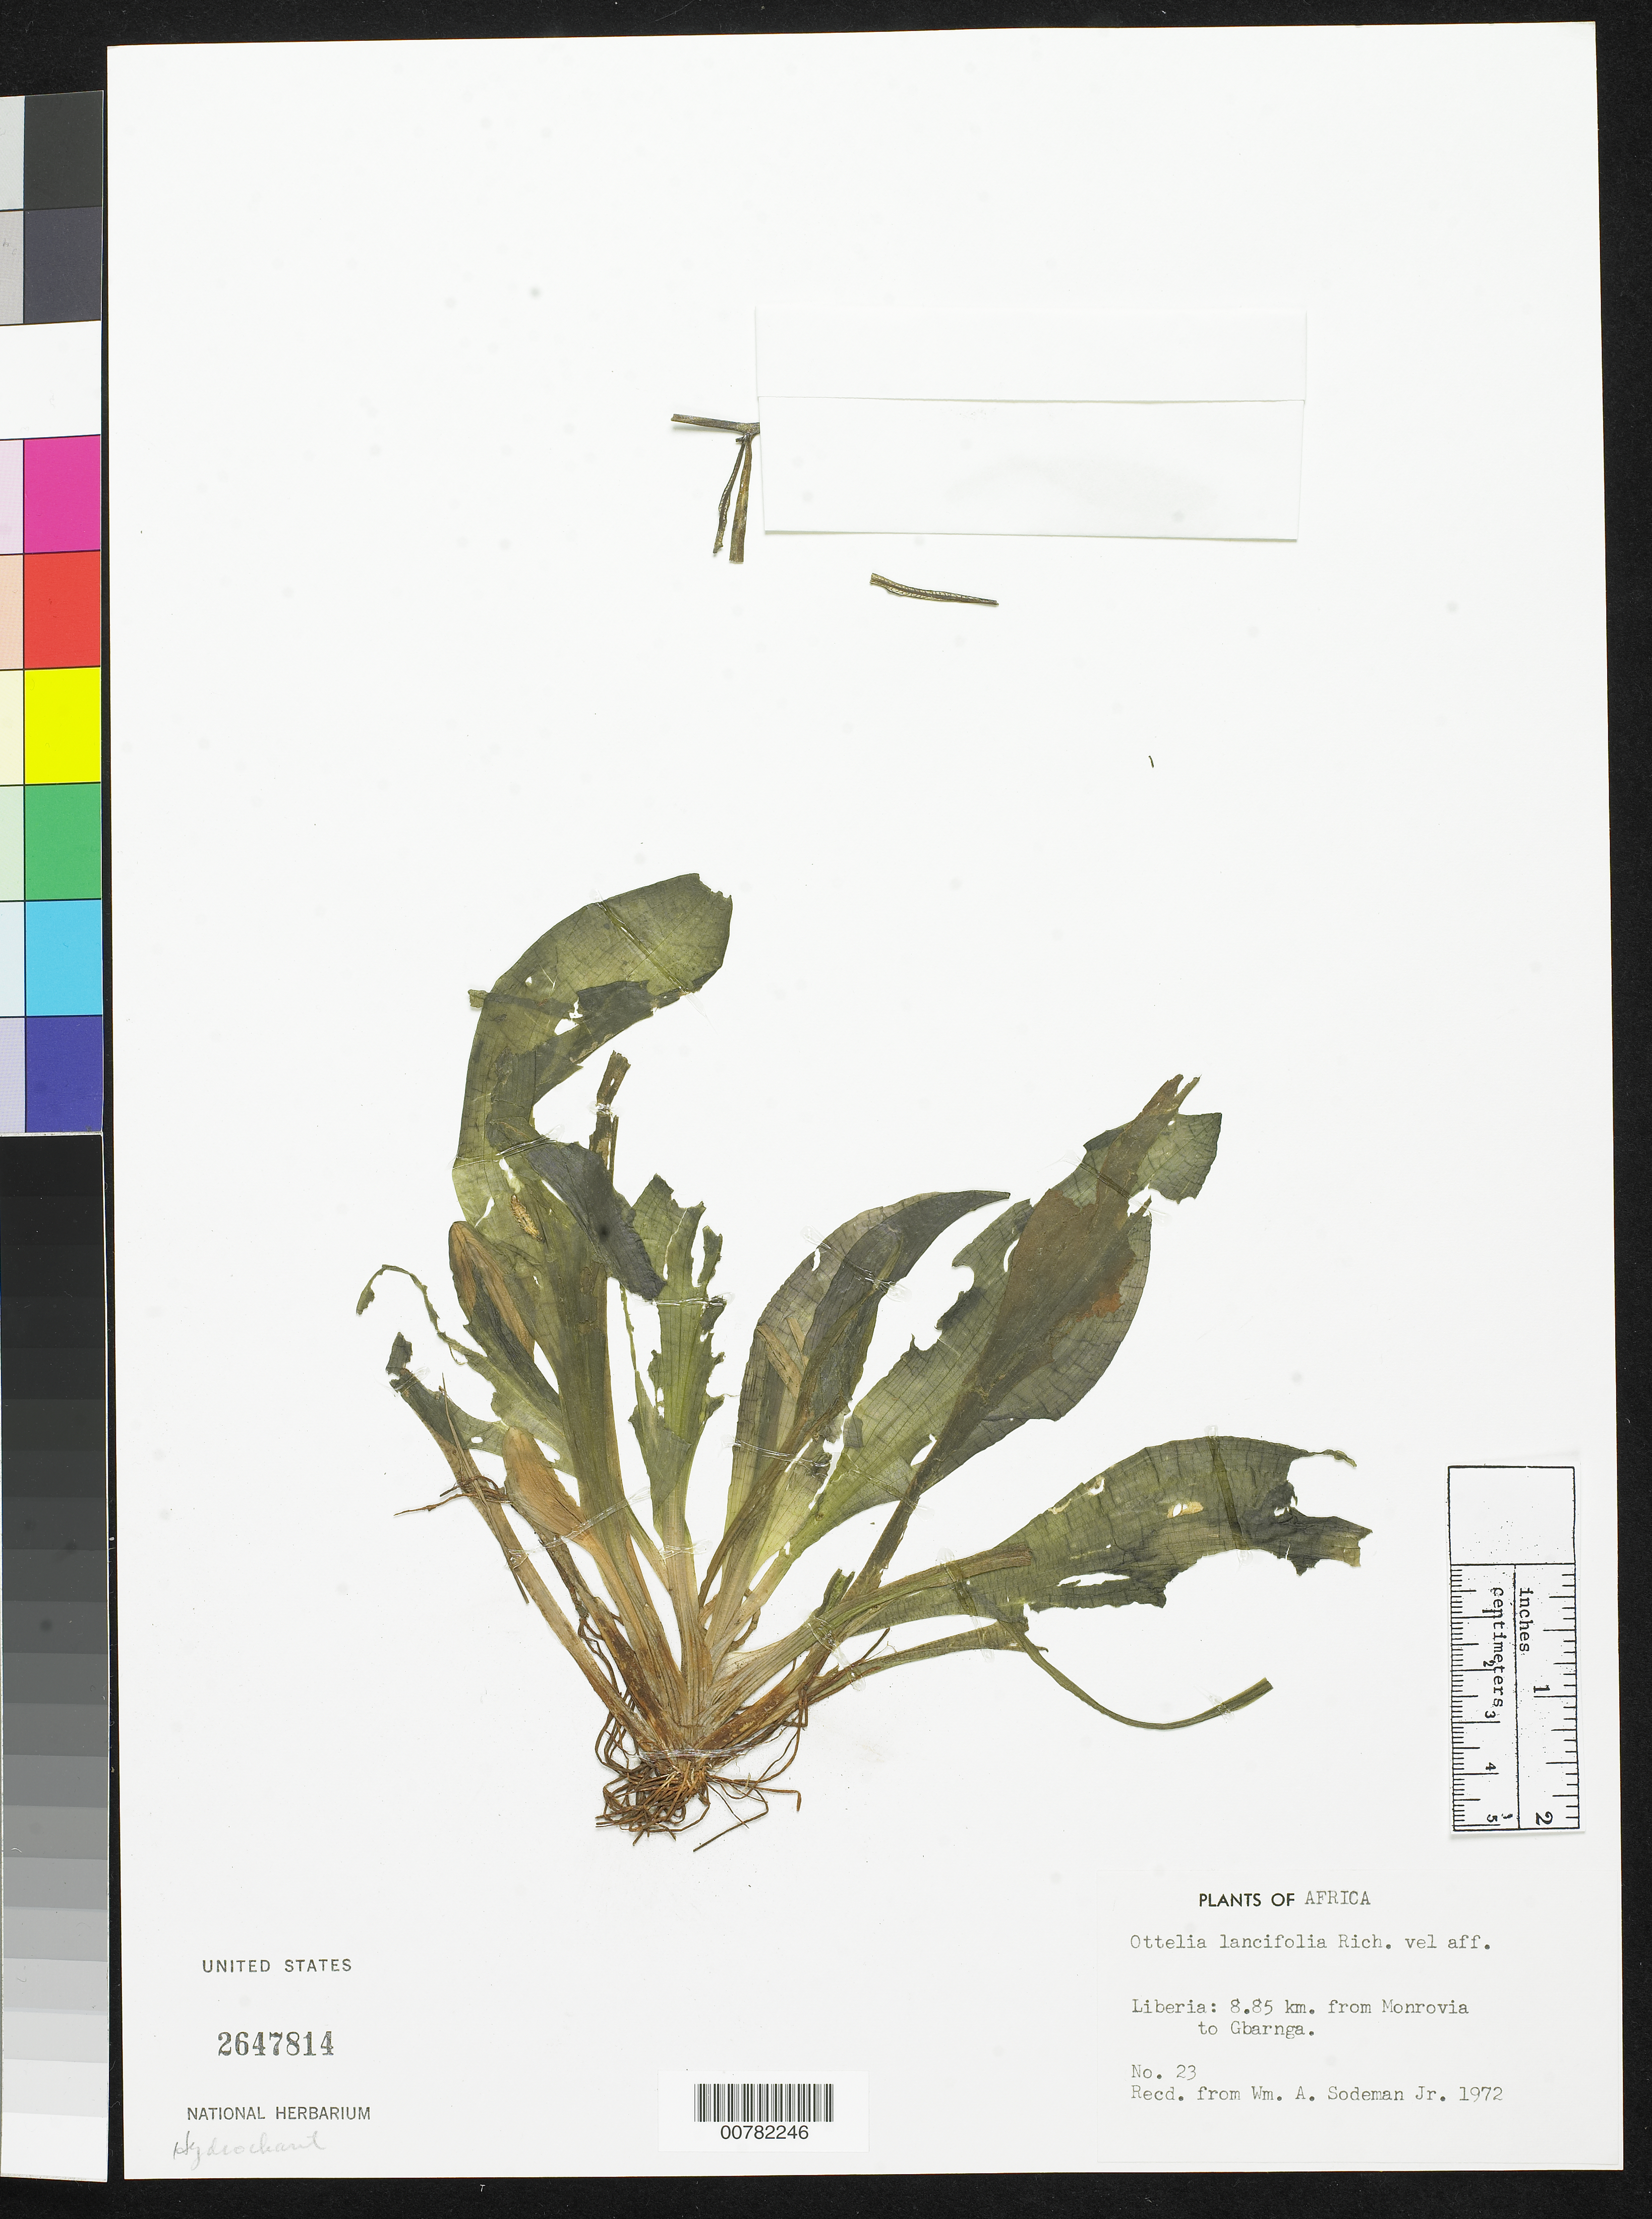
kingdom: Plantae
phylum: Tracheophyta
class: Liliopsida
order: Alismatales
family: Hydrocharitaceae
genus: Ottelia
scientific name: Ottelia lancifolia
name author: Rich.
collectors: W. Sodeman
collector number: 23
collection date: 1972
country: Liberia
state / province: Montserrado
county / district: Monrovia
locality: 8.85 km. from Monrovia to Gbarnga.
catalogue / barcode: US 2647814